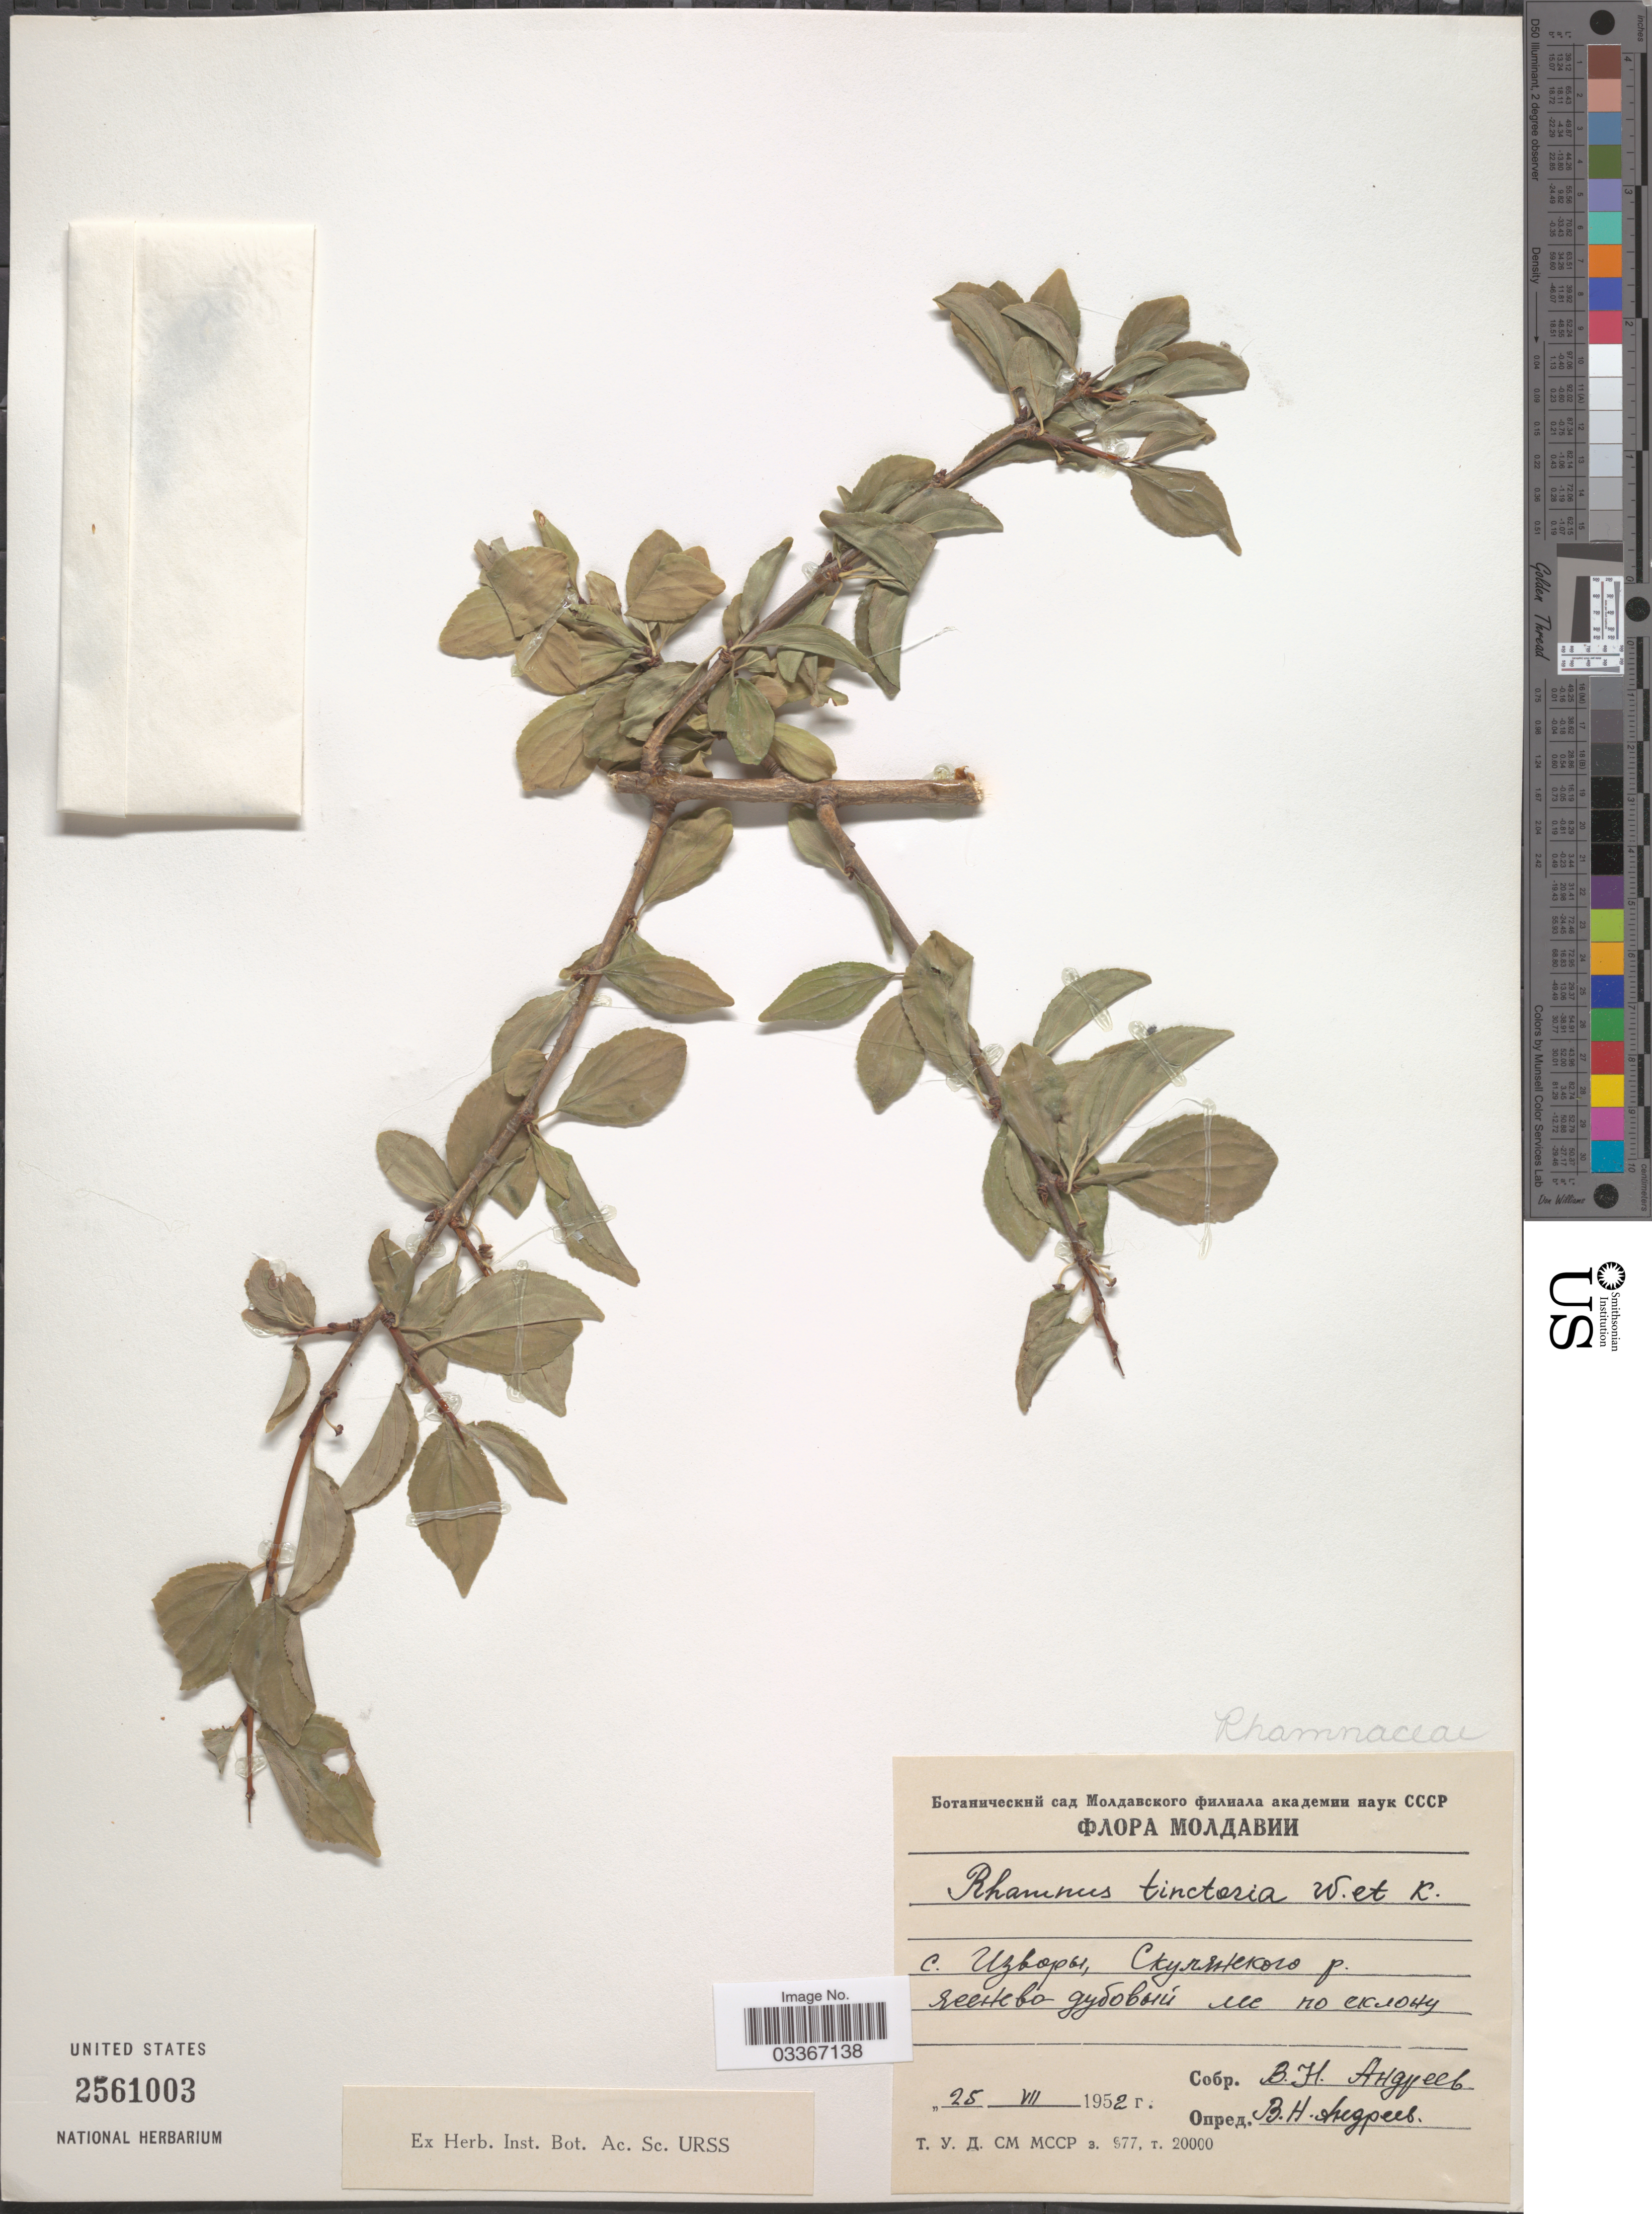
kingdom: Plantae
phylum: Tracheophyta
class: Magnoliopsida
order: Rosales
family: Rhamnaceae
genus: Rhamnus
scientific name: Rhamnus tinctoria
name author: L.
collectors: V. Andreev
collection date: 1952-07-25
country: Moldova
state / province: Falesti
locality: Village Izvoare.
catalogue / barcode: US 2561003